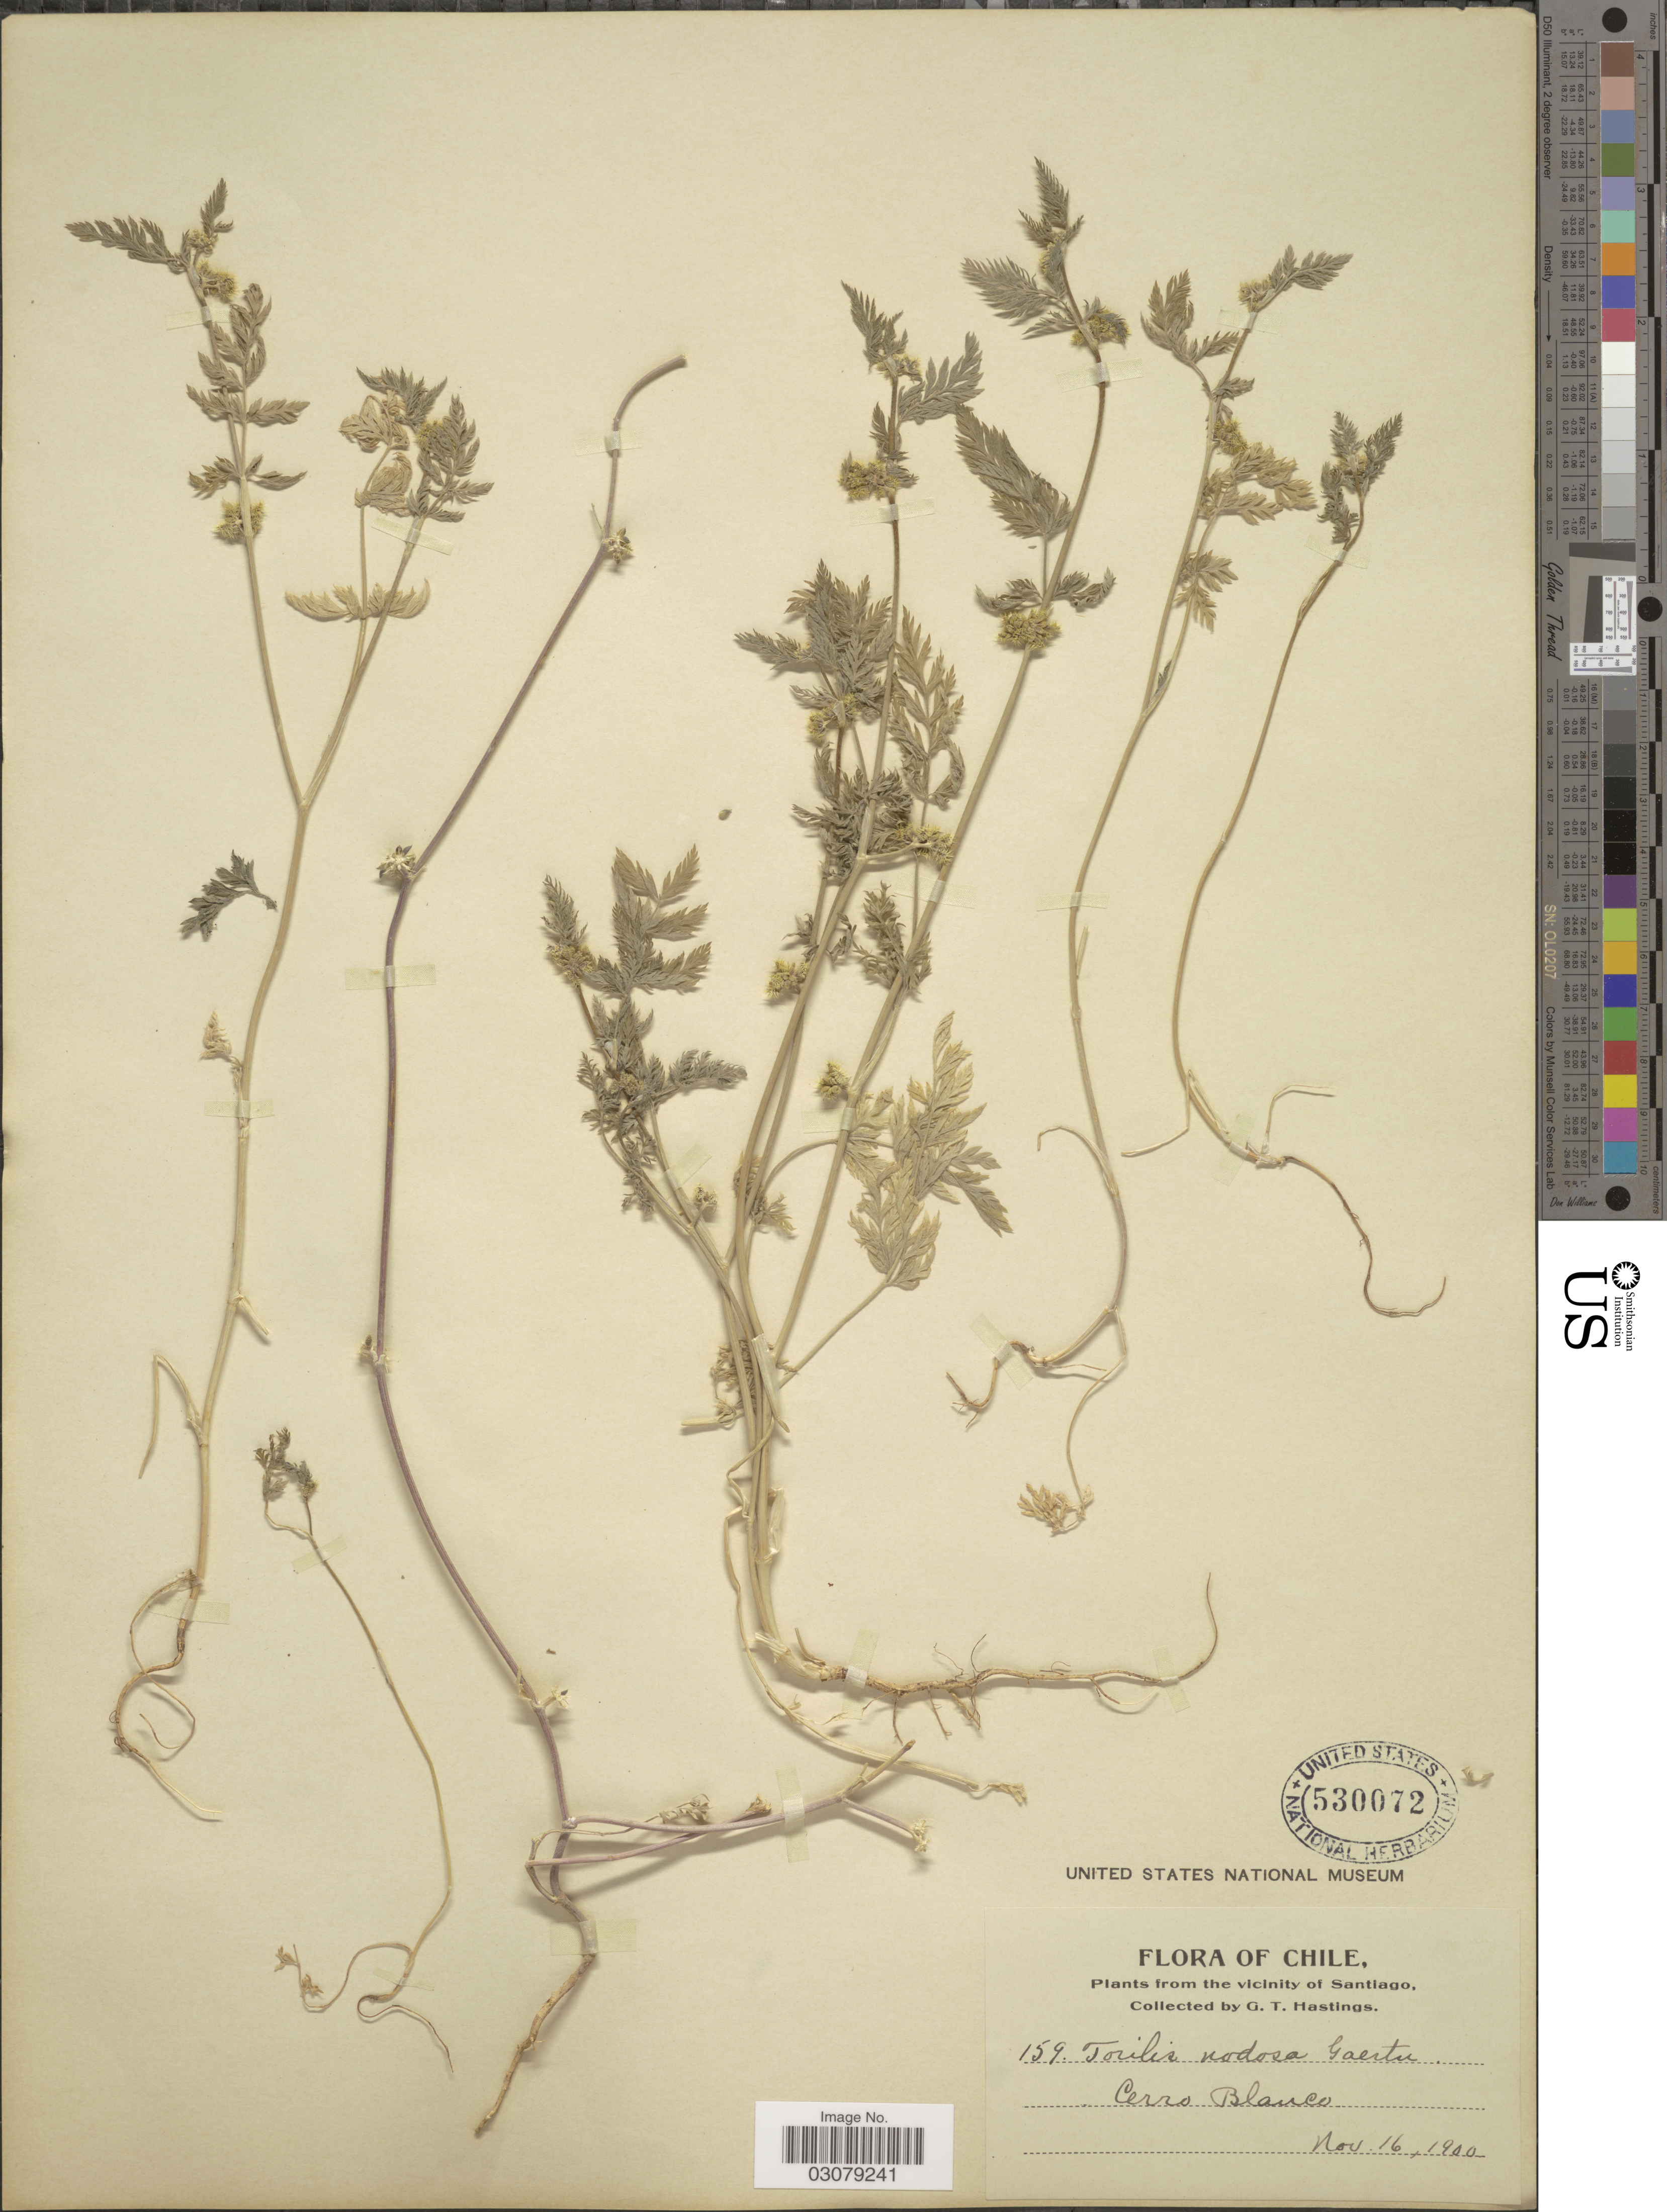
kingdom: Plantae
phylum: Tracheophyta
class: Magnoliopsida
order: Apiales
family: Apiaceae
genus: Torilis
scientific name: Torilis nodosa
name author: (L.) Gaertn.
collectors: G. Hastings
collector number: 159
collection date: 1900-11-16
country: Chile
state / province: Región Metropolitana (RM)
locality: The vicinity of Santiago. Cerro Blanco.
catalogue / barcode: US 530072